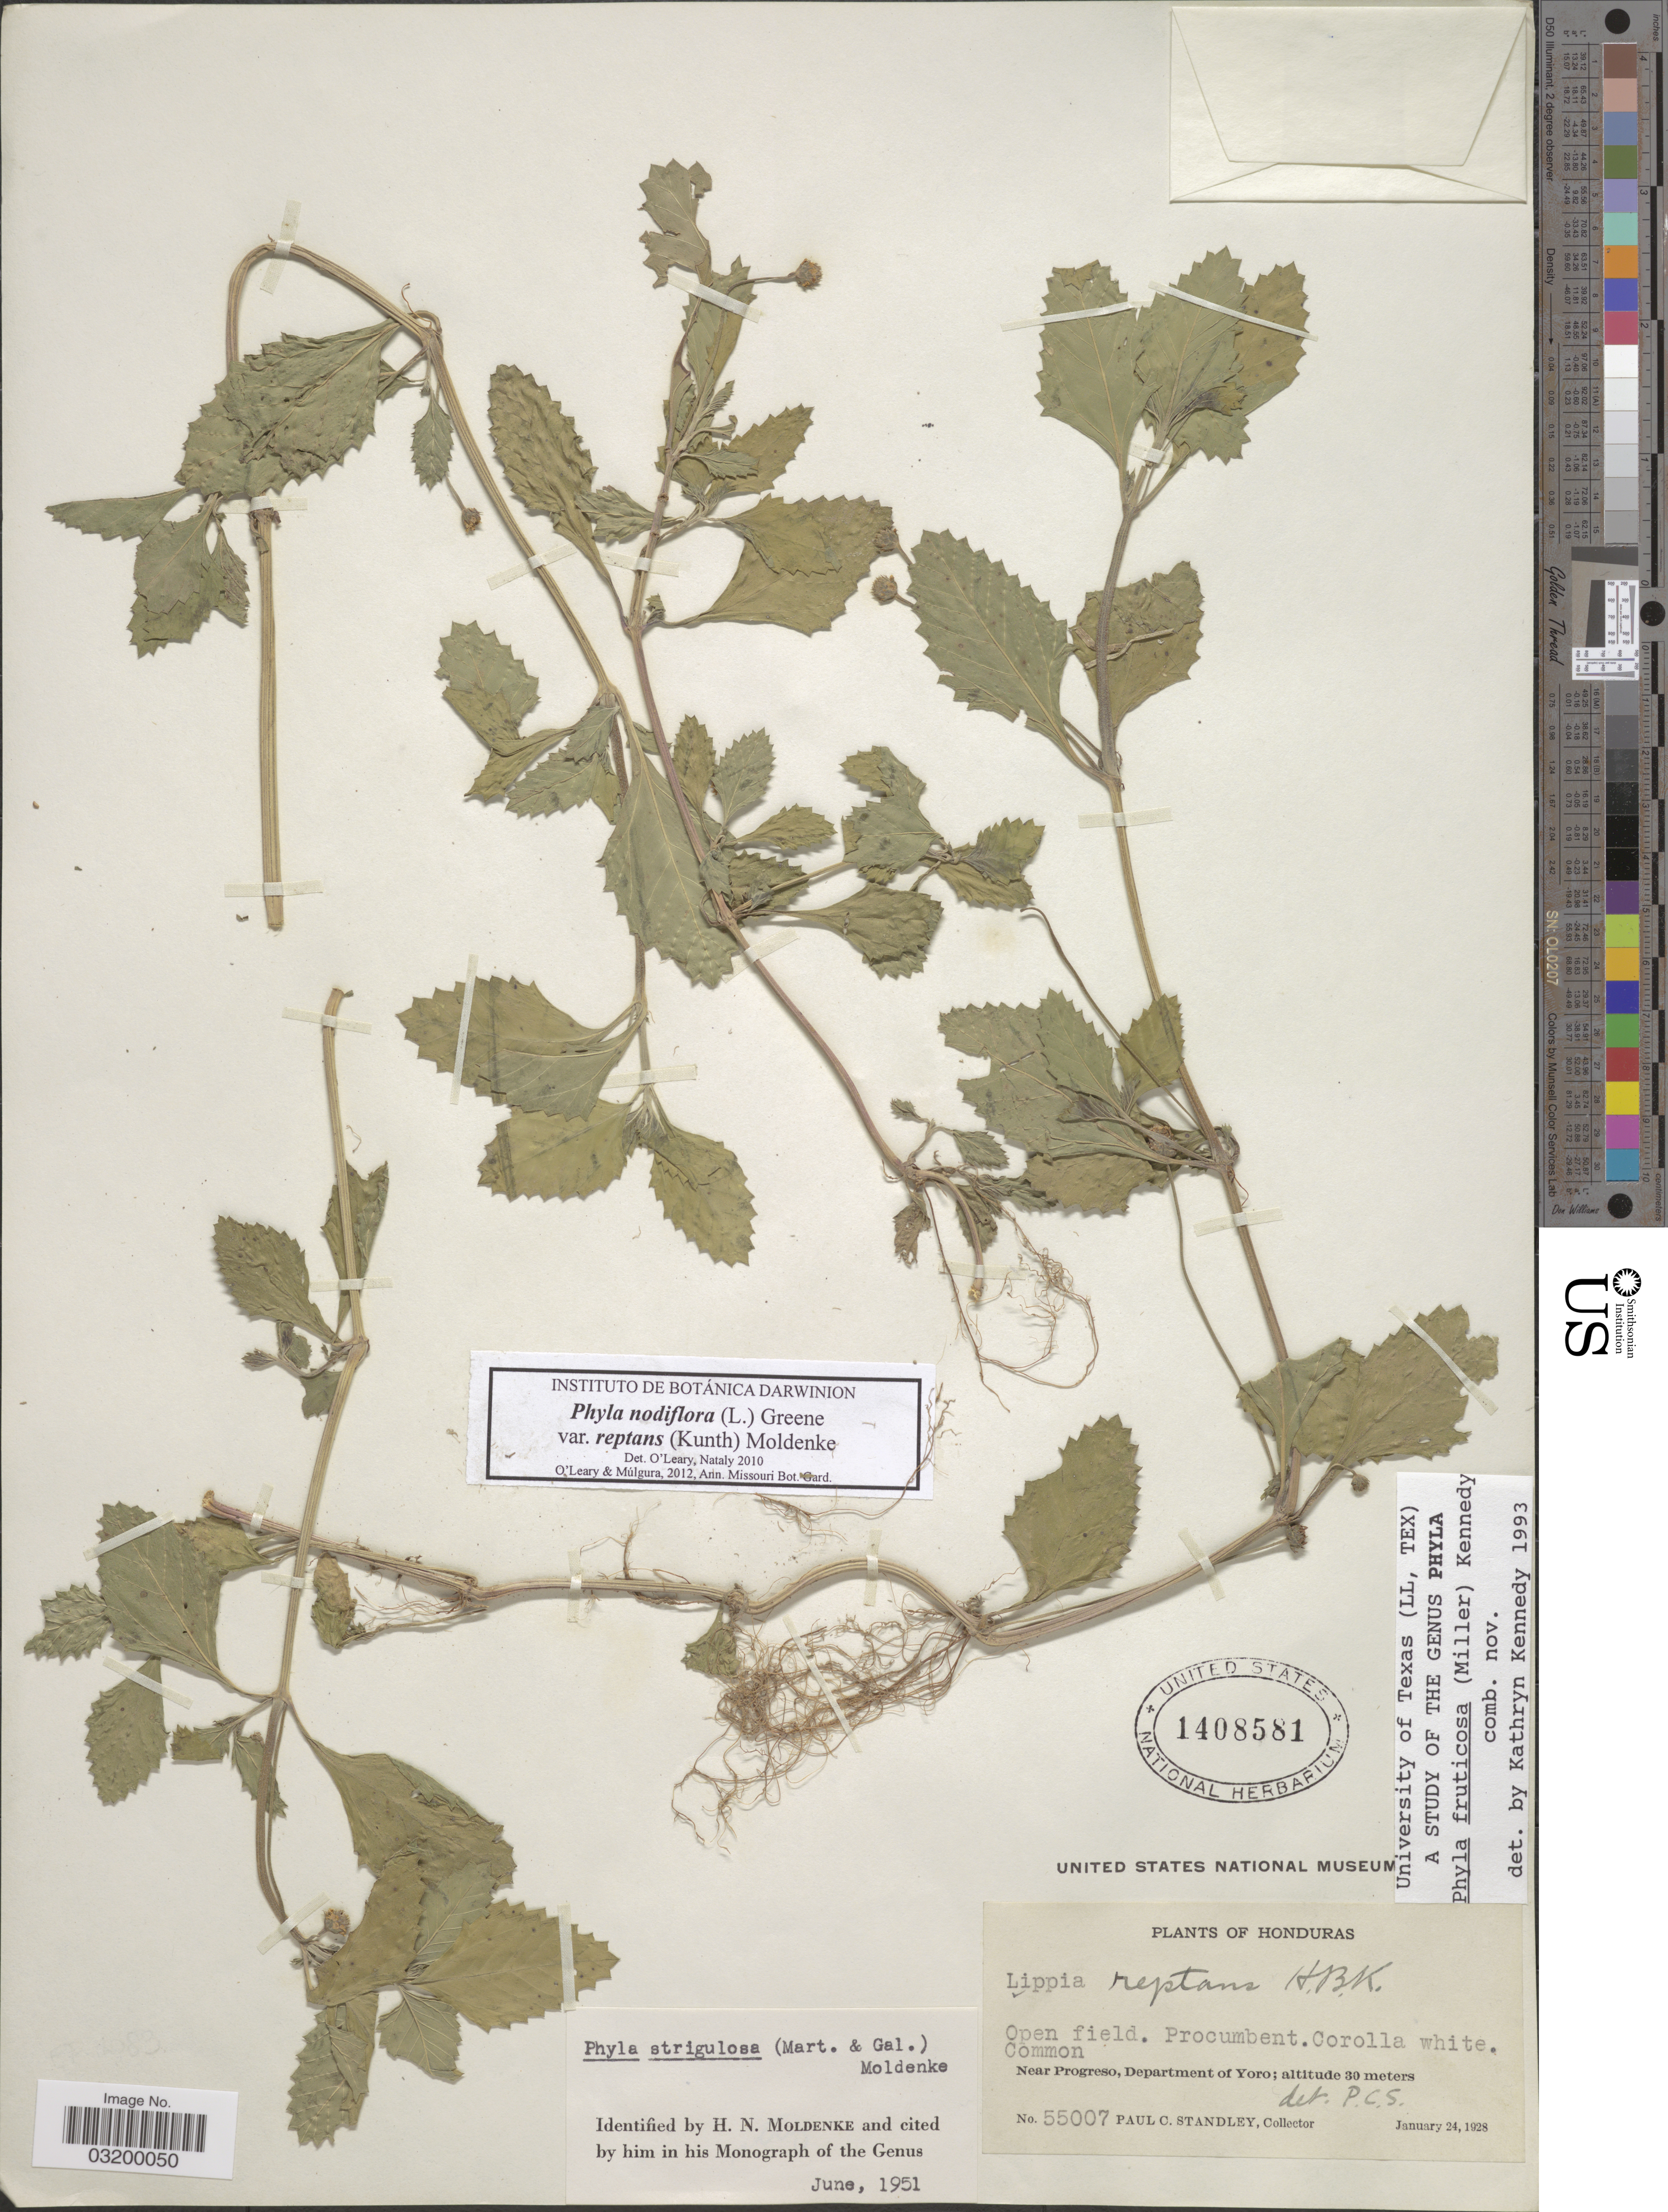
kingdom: Plantae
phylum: Tracheophyta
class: Magnoliopsida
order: Lamiales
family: Verbenaceae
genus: Phyla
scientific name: Phyla nodiflora var. reptans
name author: (Kunth) Moldenke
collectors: P. C. Standley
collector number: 55007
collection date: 1928-01-24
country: Honduras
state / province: Yoro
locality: Near Progreso, Department of Yoro.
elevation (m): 30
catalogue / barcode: US 1408581